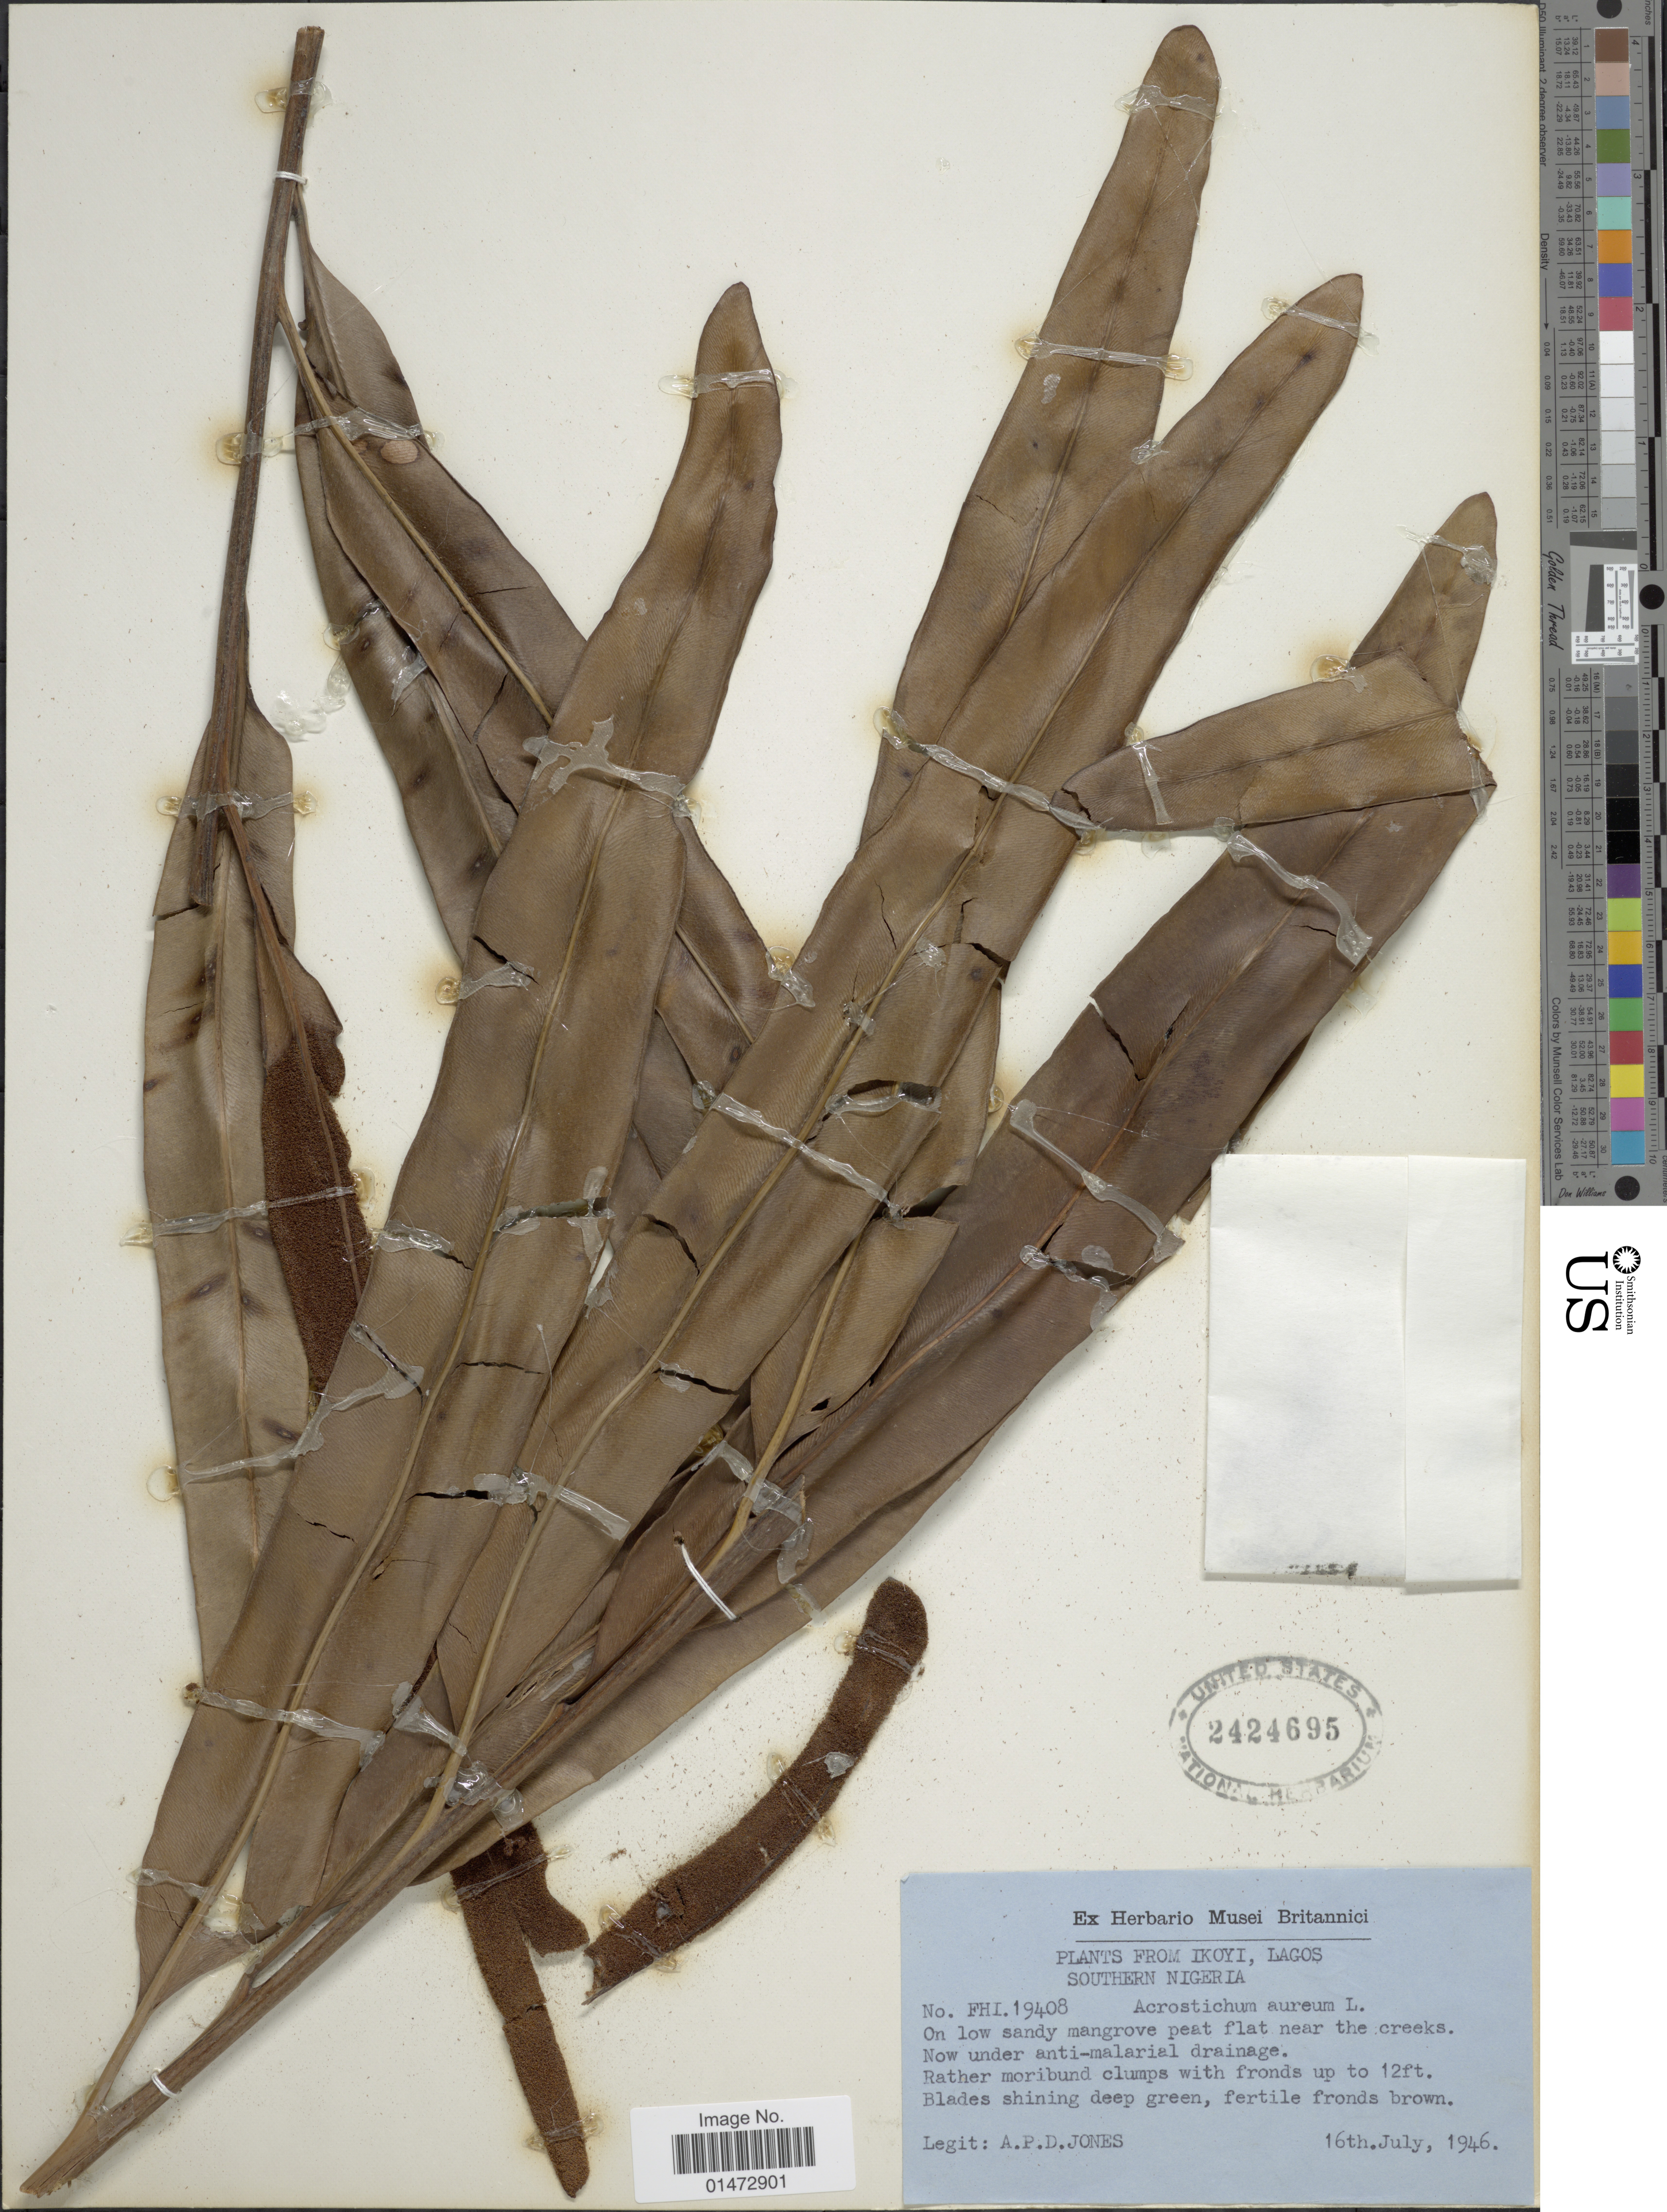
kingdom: Plantae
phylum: Tracheophyta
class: Polypodiopsida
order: Polypodiales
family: Pteridaceae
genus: Acrostichum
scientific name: Acrostichum aureum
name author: L.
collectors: A. P. Jones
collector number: FHI. 19408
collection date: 1946-07-16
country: Nigeria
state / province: Lagos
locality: Ikoyi, Southern Nigeria. On low sandy mangrove peat flat near the creeks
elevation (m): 4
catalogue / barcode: US 2424695